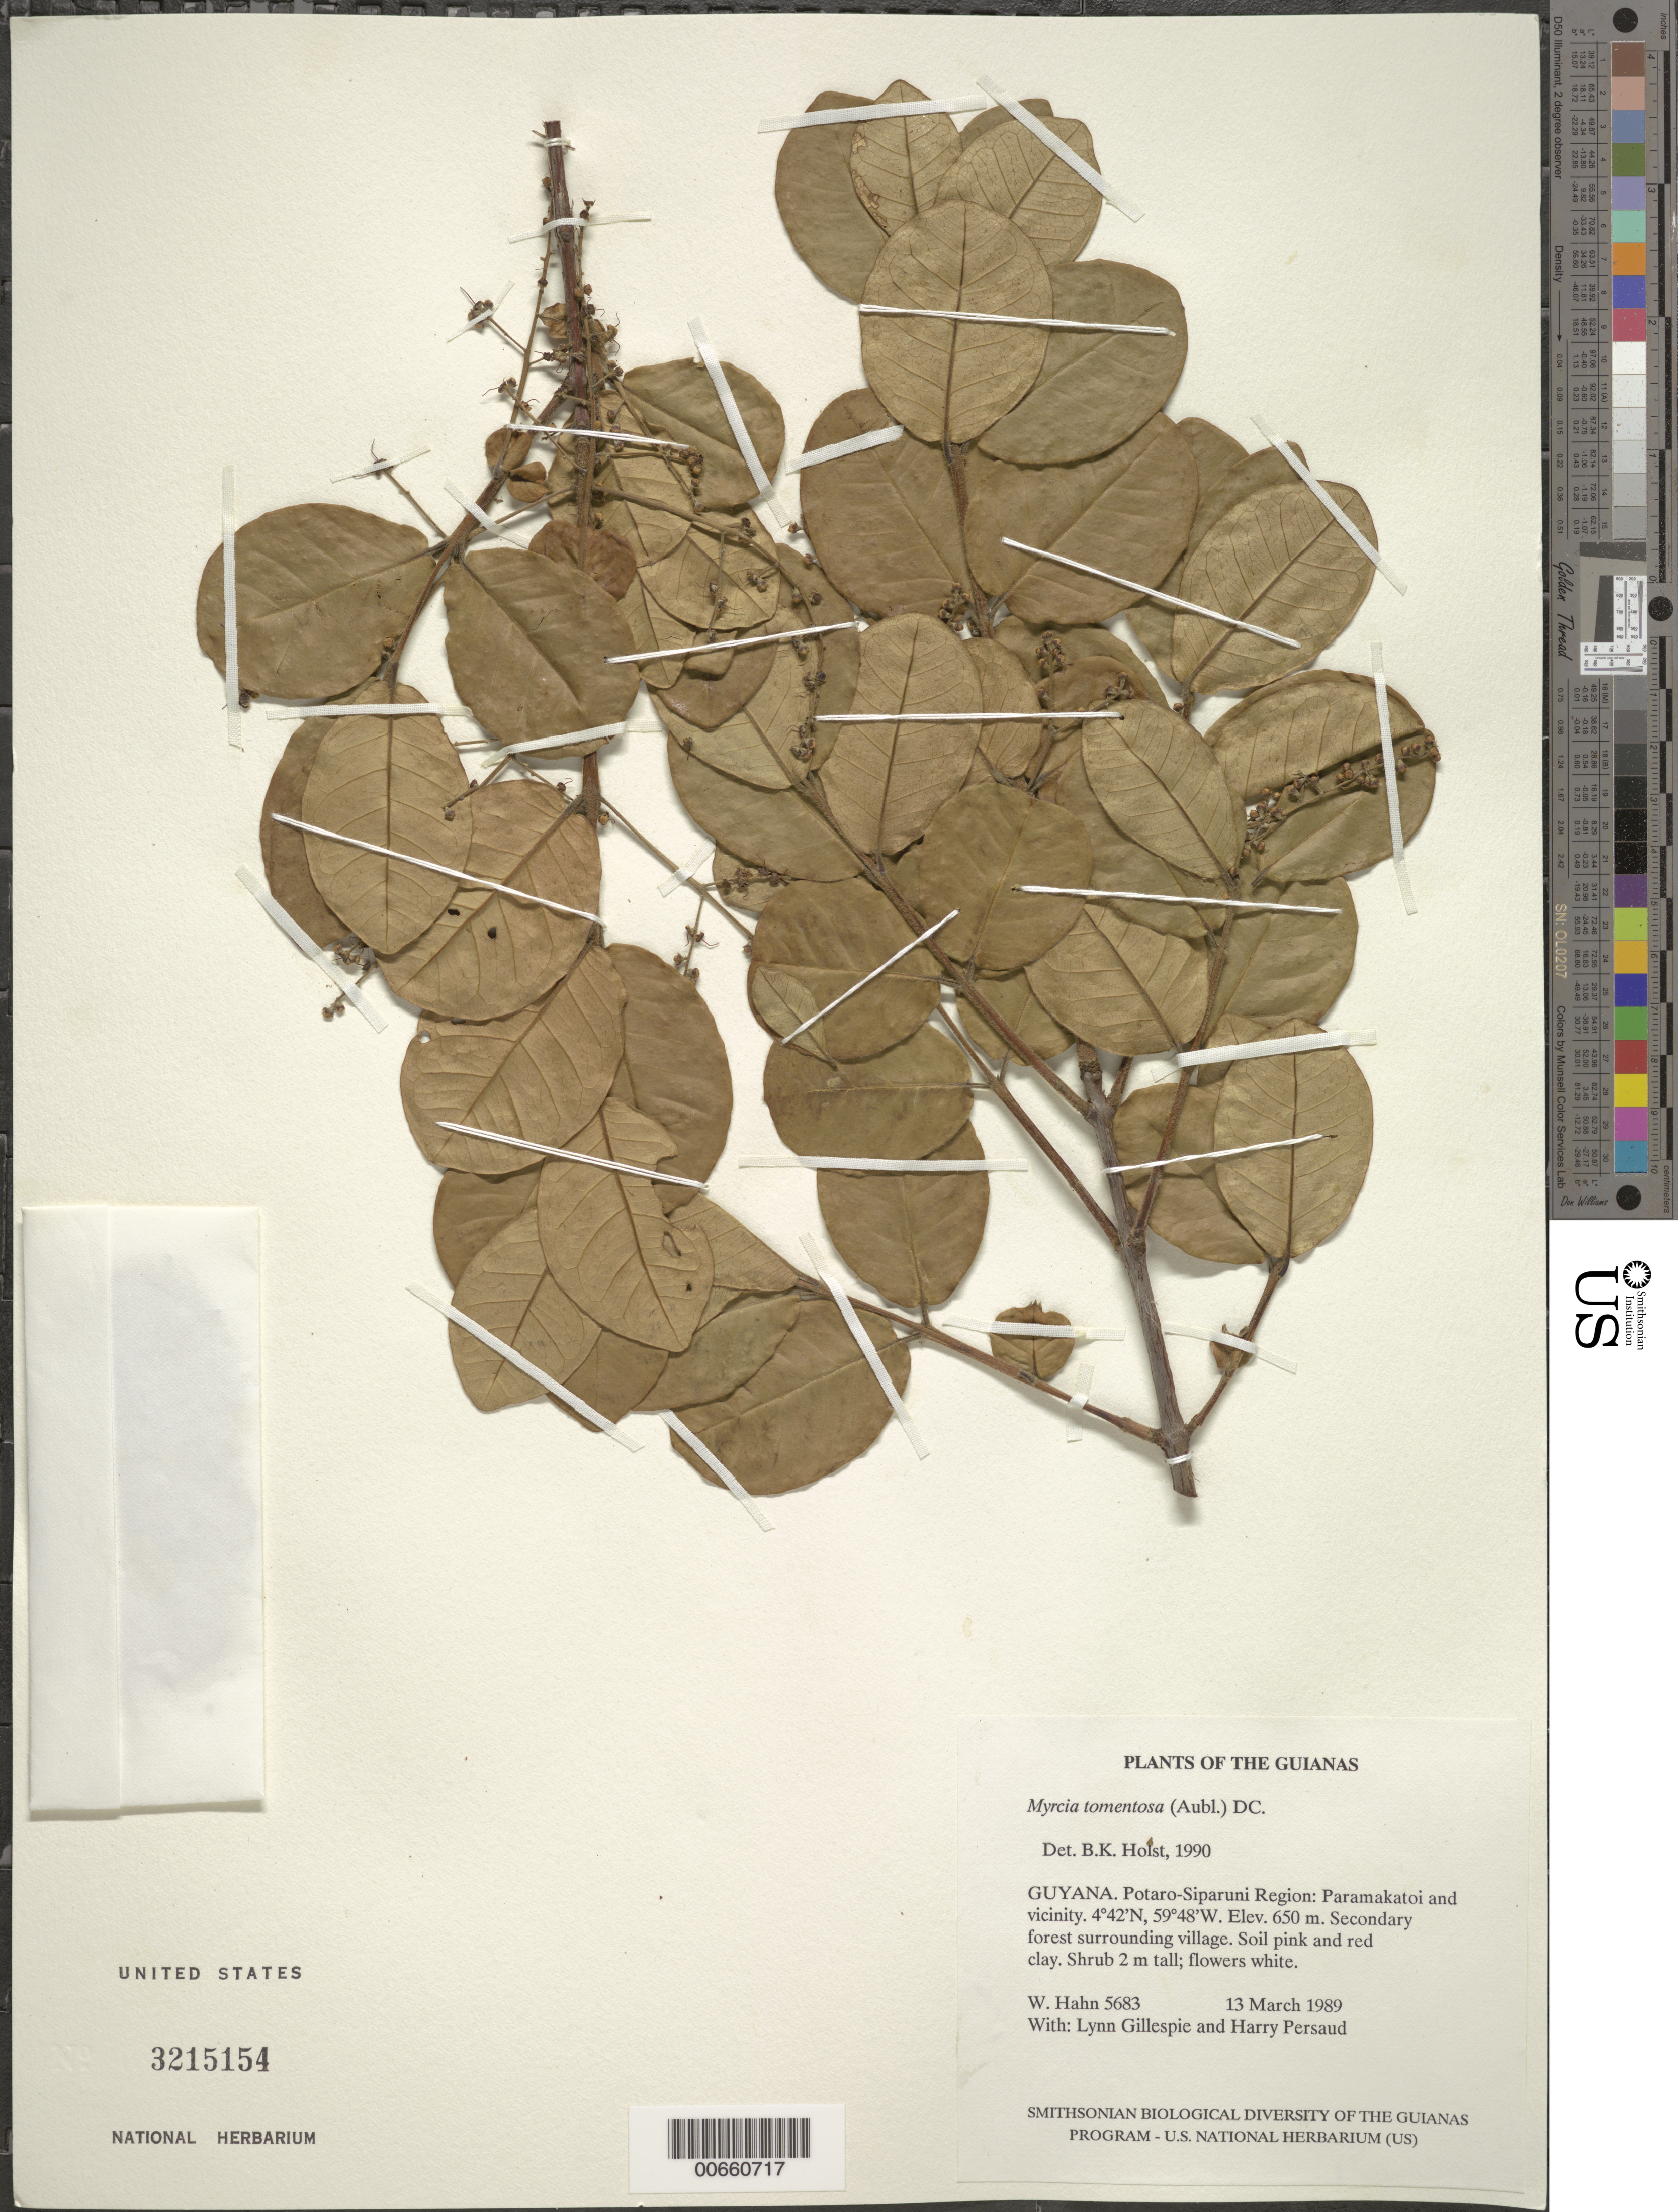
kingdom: Plantae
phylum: Tracheophyta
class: Magnoliopsida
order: Myrtales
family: Myrtaceae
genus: Myrcia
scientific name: Myrcia tomentosa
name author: (Aubl.) DC.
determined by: Holst, Bruce K.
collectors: W. Hahn, L. J. Gillespie & H. Persaud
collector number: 5683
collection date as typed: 13 March 1989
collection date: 1989-03-13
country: Guyana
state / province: Potaro-Siparuni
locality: Paramakatoi and vicinity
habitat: Secondary forest surrounding village. Soil pink and red clay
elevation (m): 650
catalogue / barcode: US 3215154